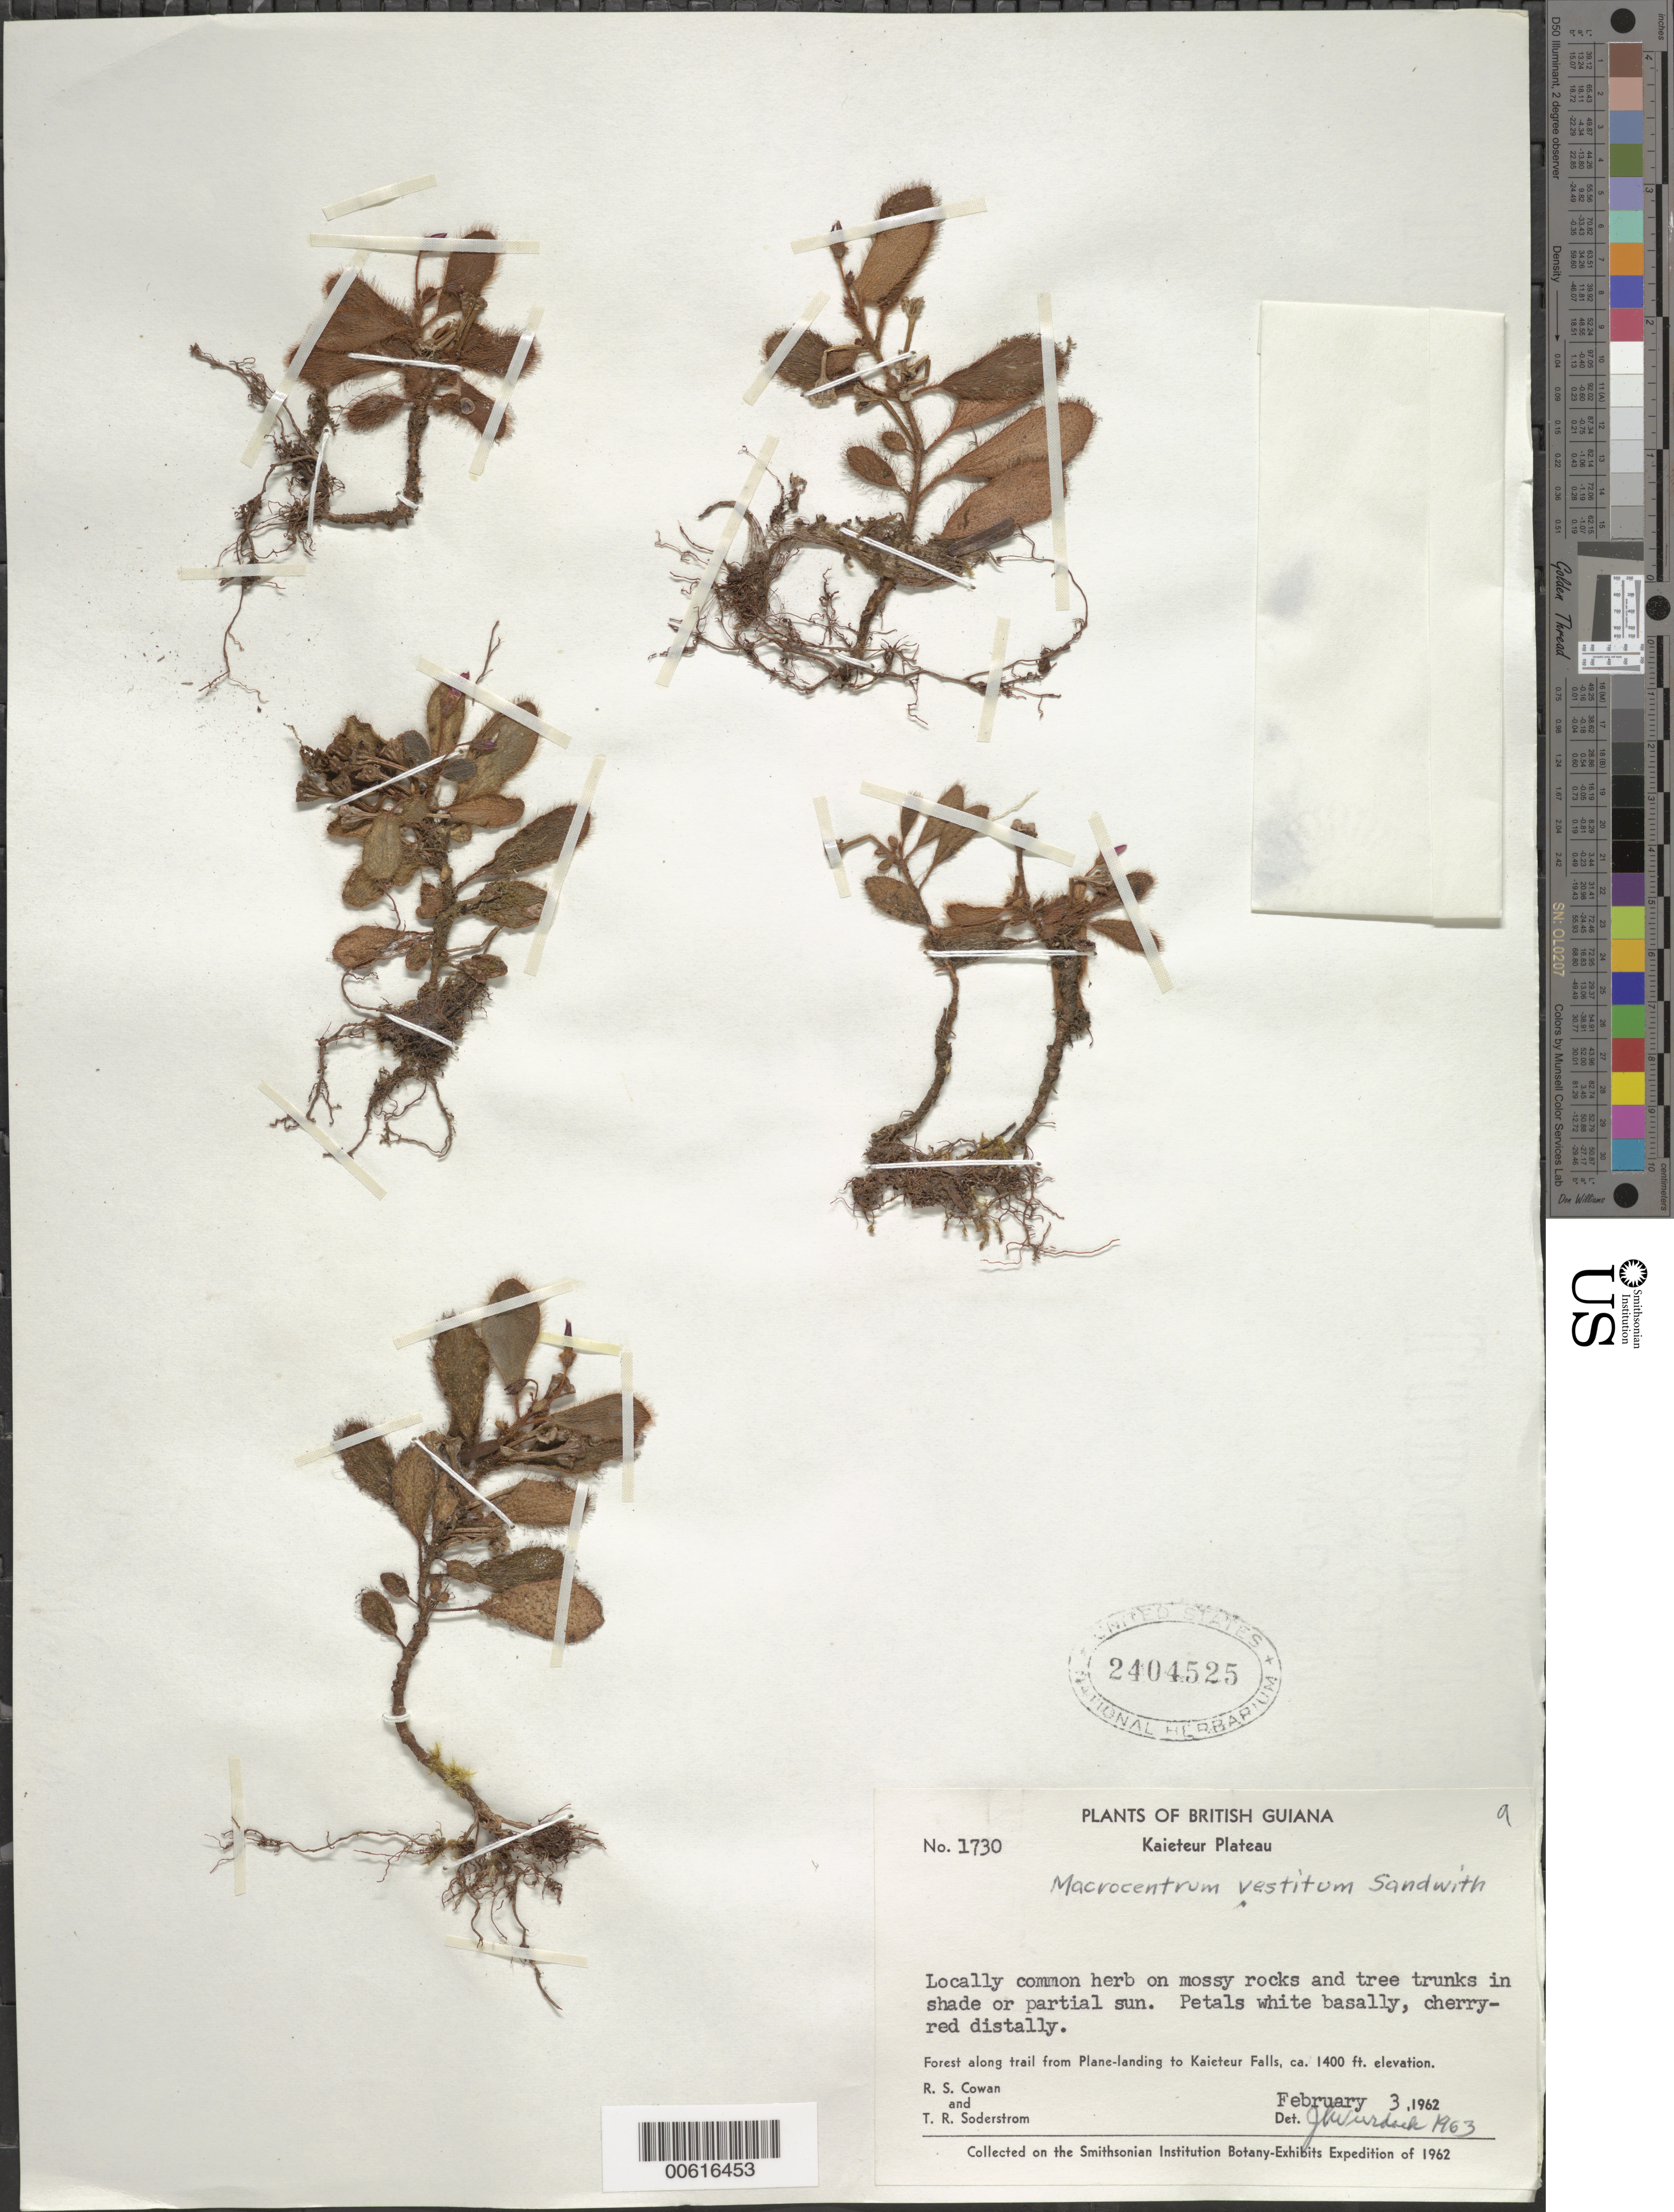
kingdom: Plantae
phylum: Tracheophyta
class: Magnoliopsida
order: Myrtales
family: Melastomataceae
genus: Macrocentrum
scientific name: Macrocentrum vestitum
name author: Sandwith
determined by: Wurdack, John J., (US), US (UNITED STATES)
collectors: R. S. Cowan & T. R. Soderstrom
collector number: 1730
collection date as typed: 3-Feb-62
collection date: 1962-02-03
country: Guyana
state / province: Potaro-Siparuni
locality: Kaieteur Plateau, along trail from plane landing to Kaieteur Falls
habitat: Mossy rocks and tree trunks in shade or partial sun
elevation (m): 427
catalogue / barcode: US 2404525